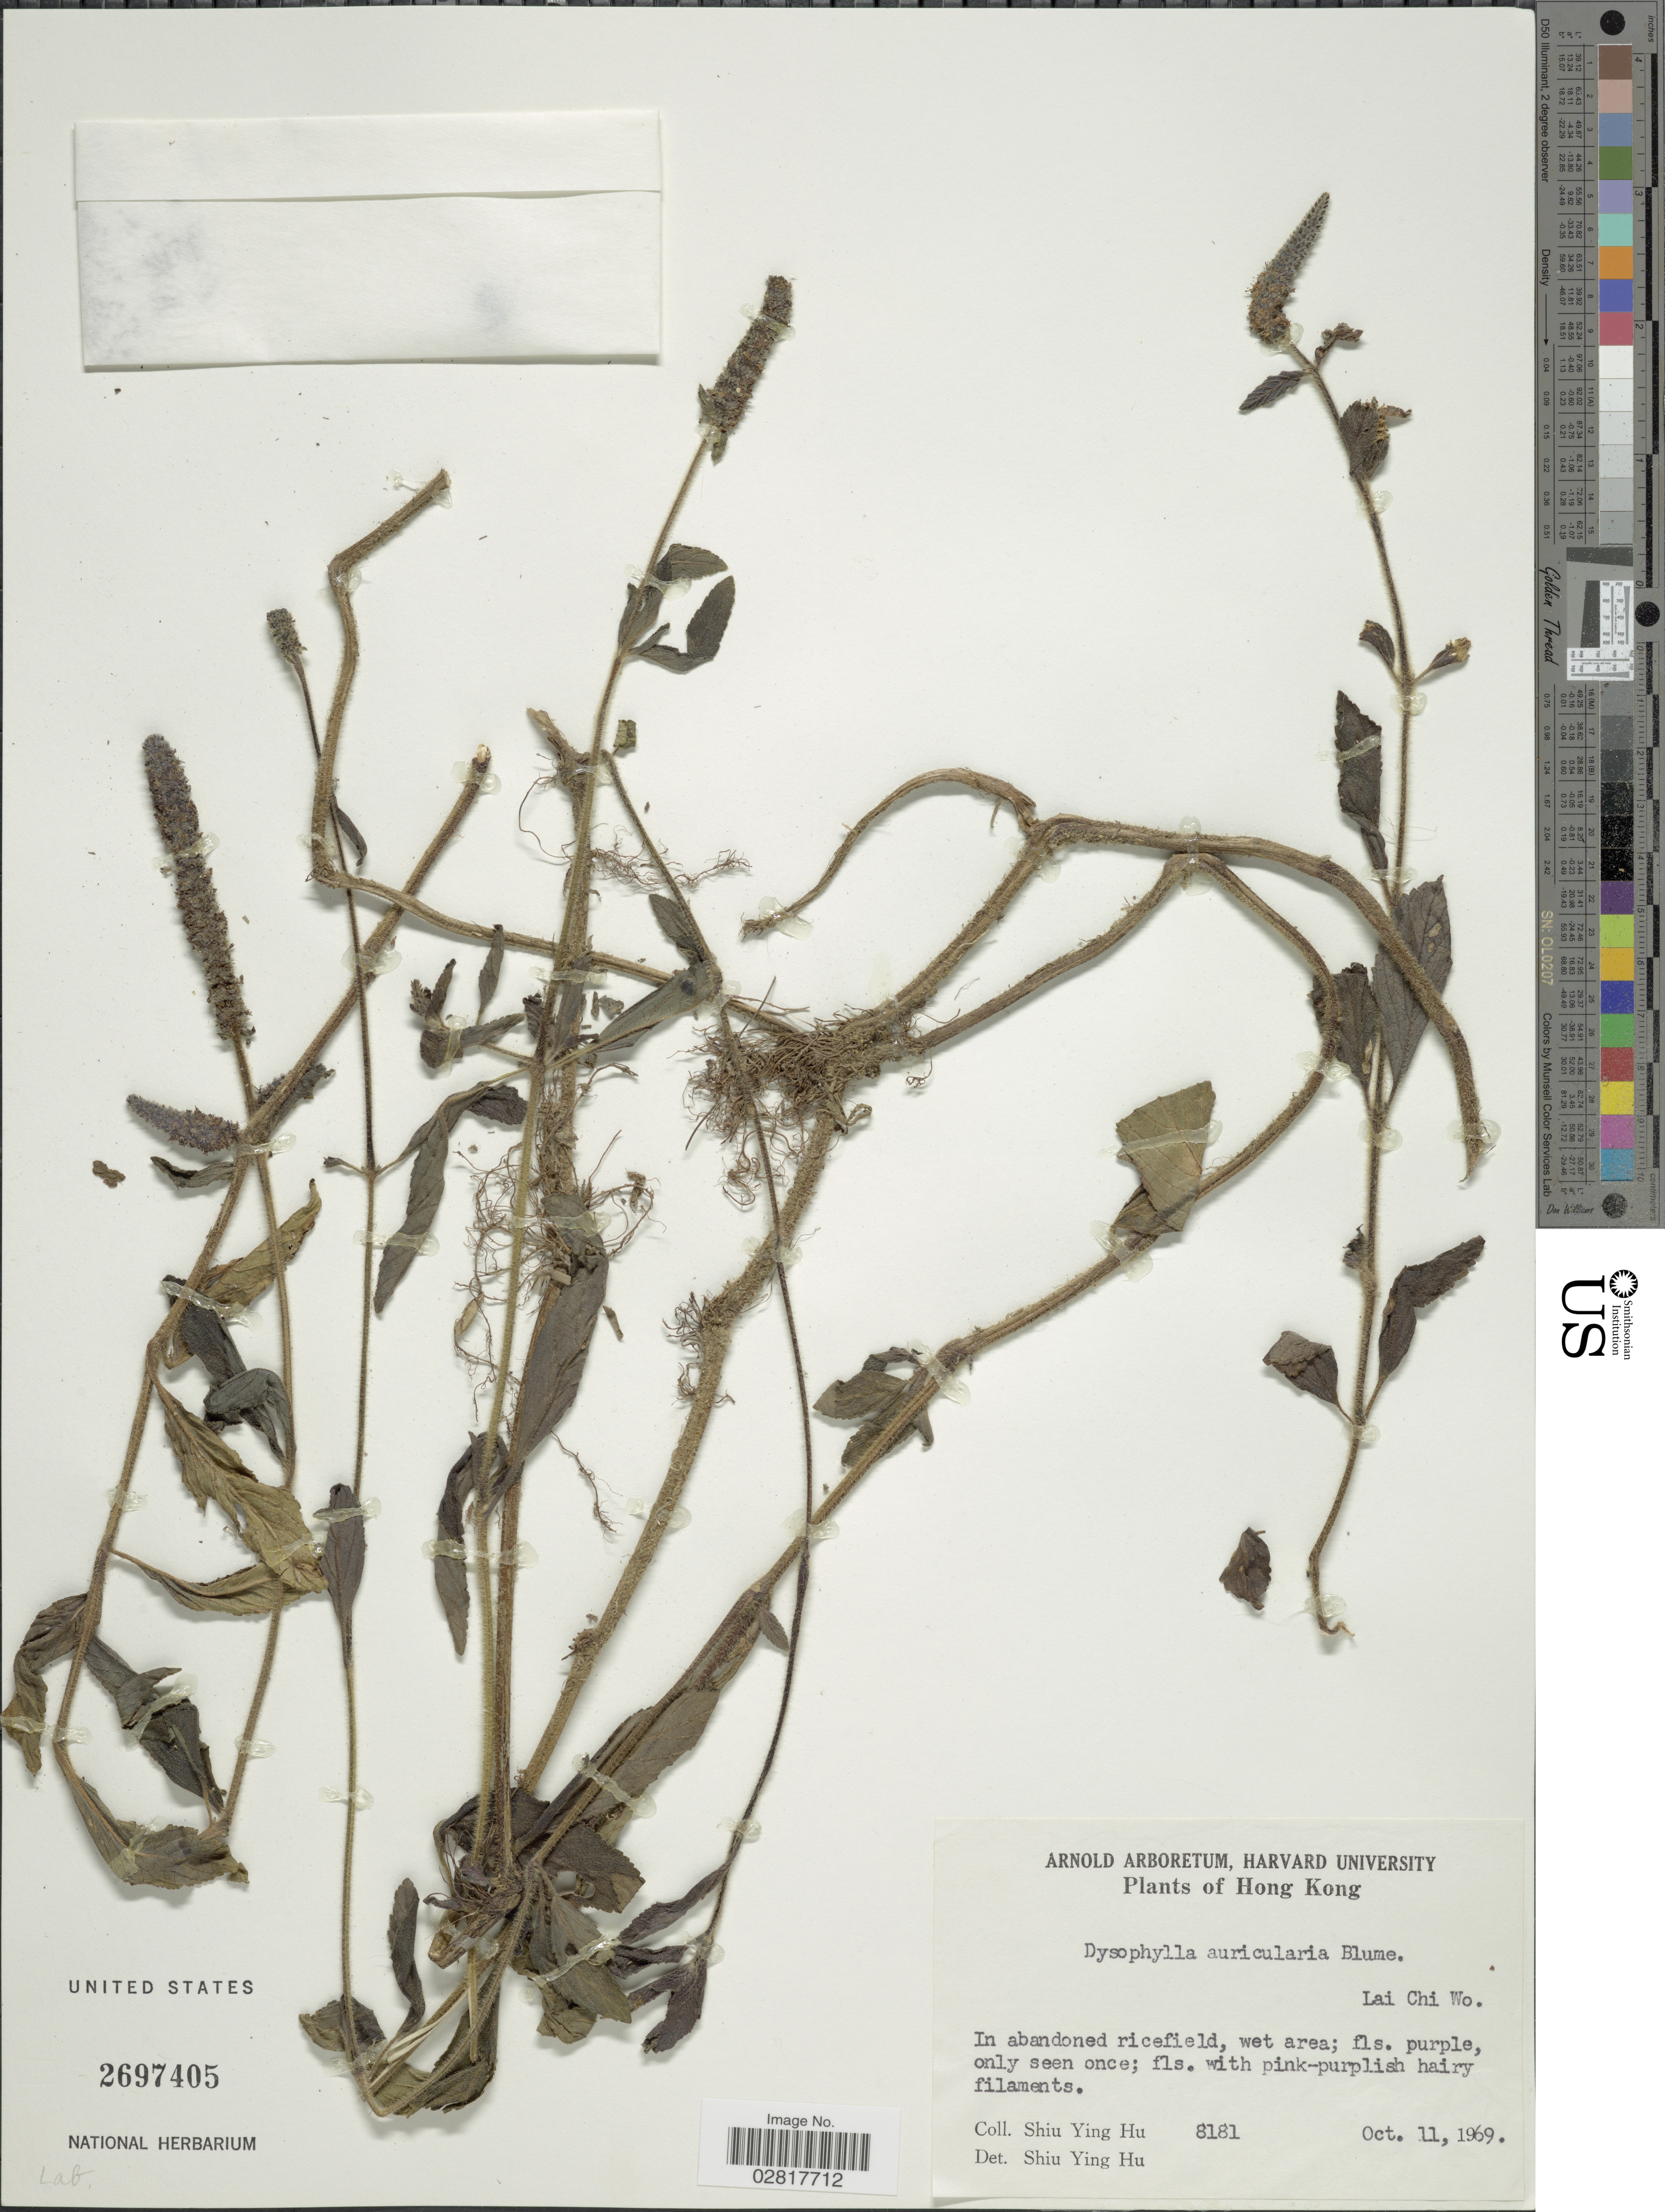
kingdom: Plantae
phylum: Tracheophyta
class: Magnoliopsida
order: Lamiales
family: Lamiaceae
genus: Pogostemon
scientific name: Pogostemon auricularius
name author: (L.) Hassk.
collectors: S. Y. Hu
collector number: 8181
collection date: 1969-10-11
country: China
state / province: Hong Kong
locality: Lai Chi Wo.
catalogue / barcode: US 2697405